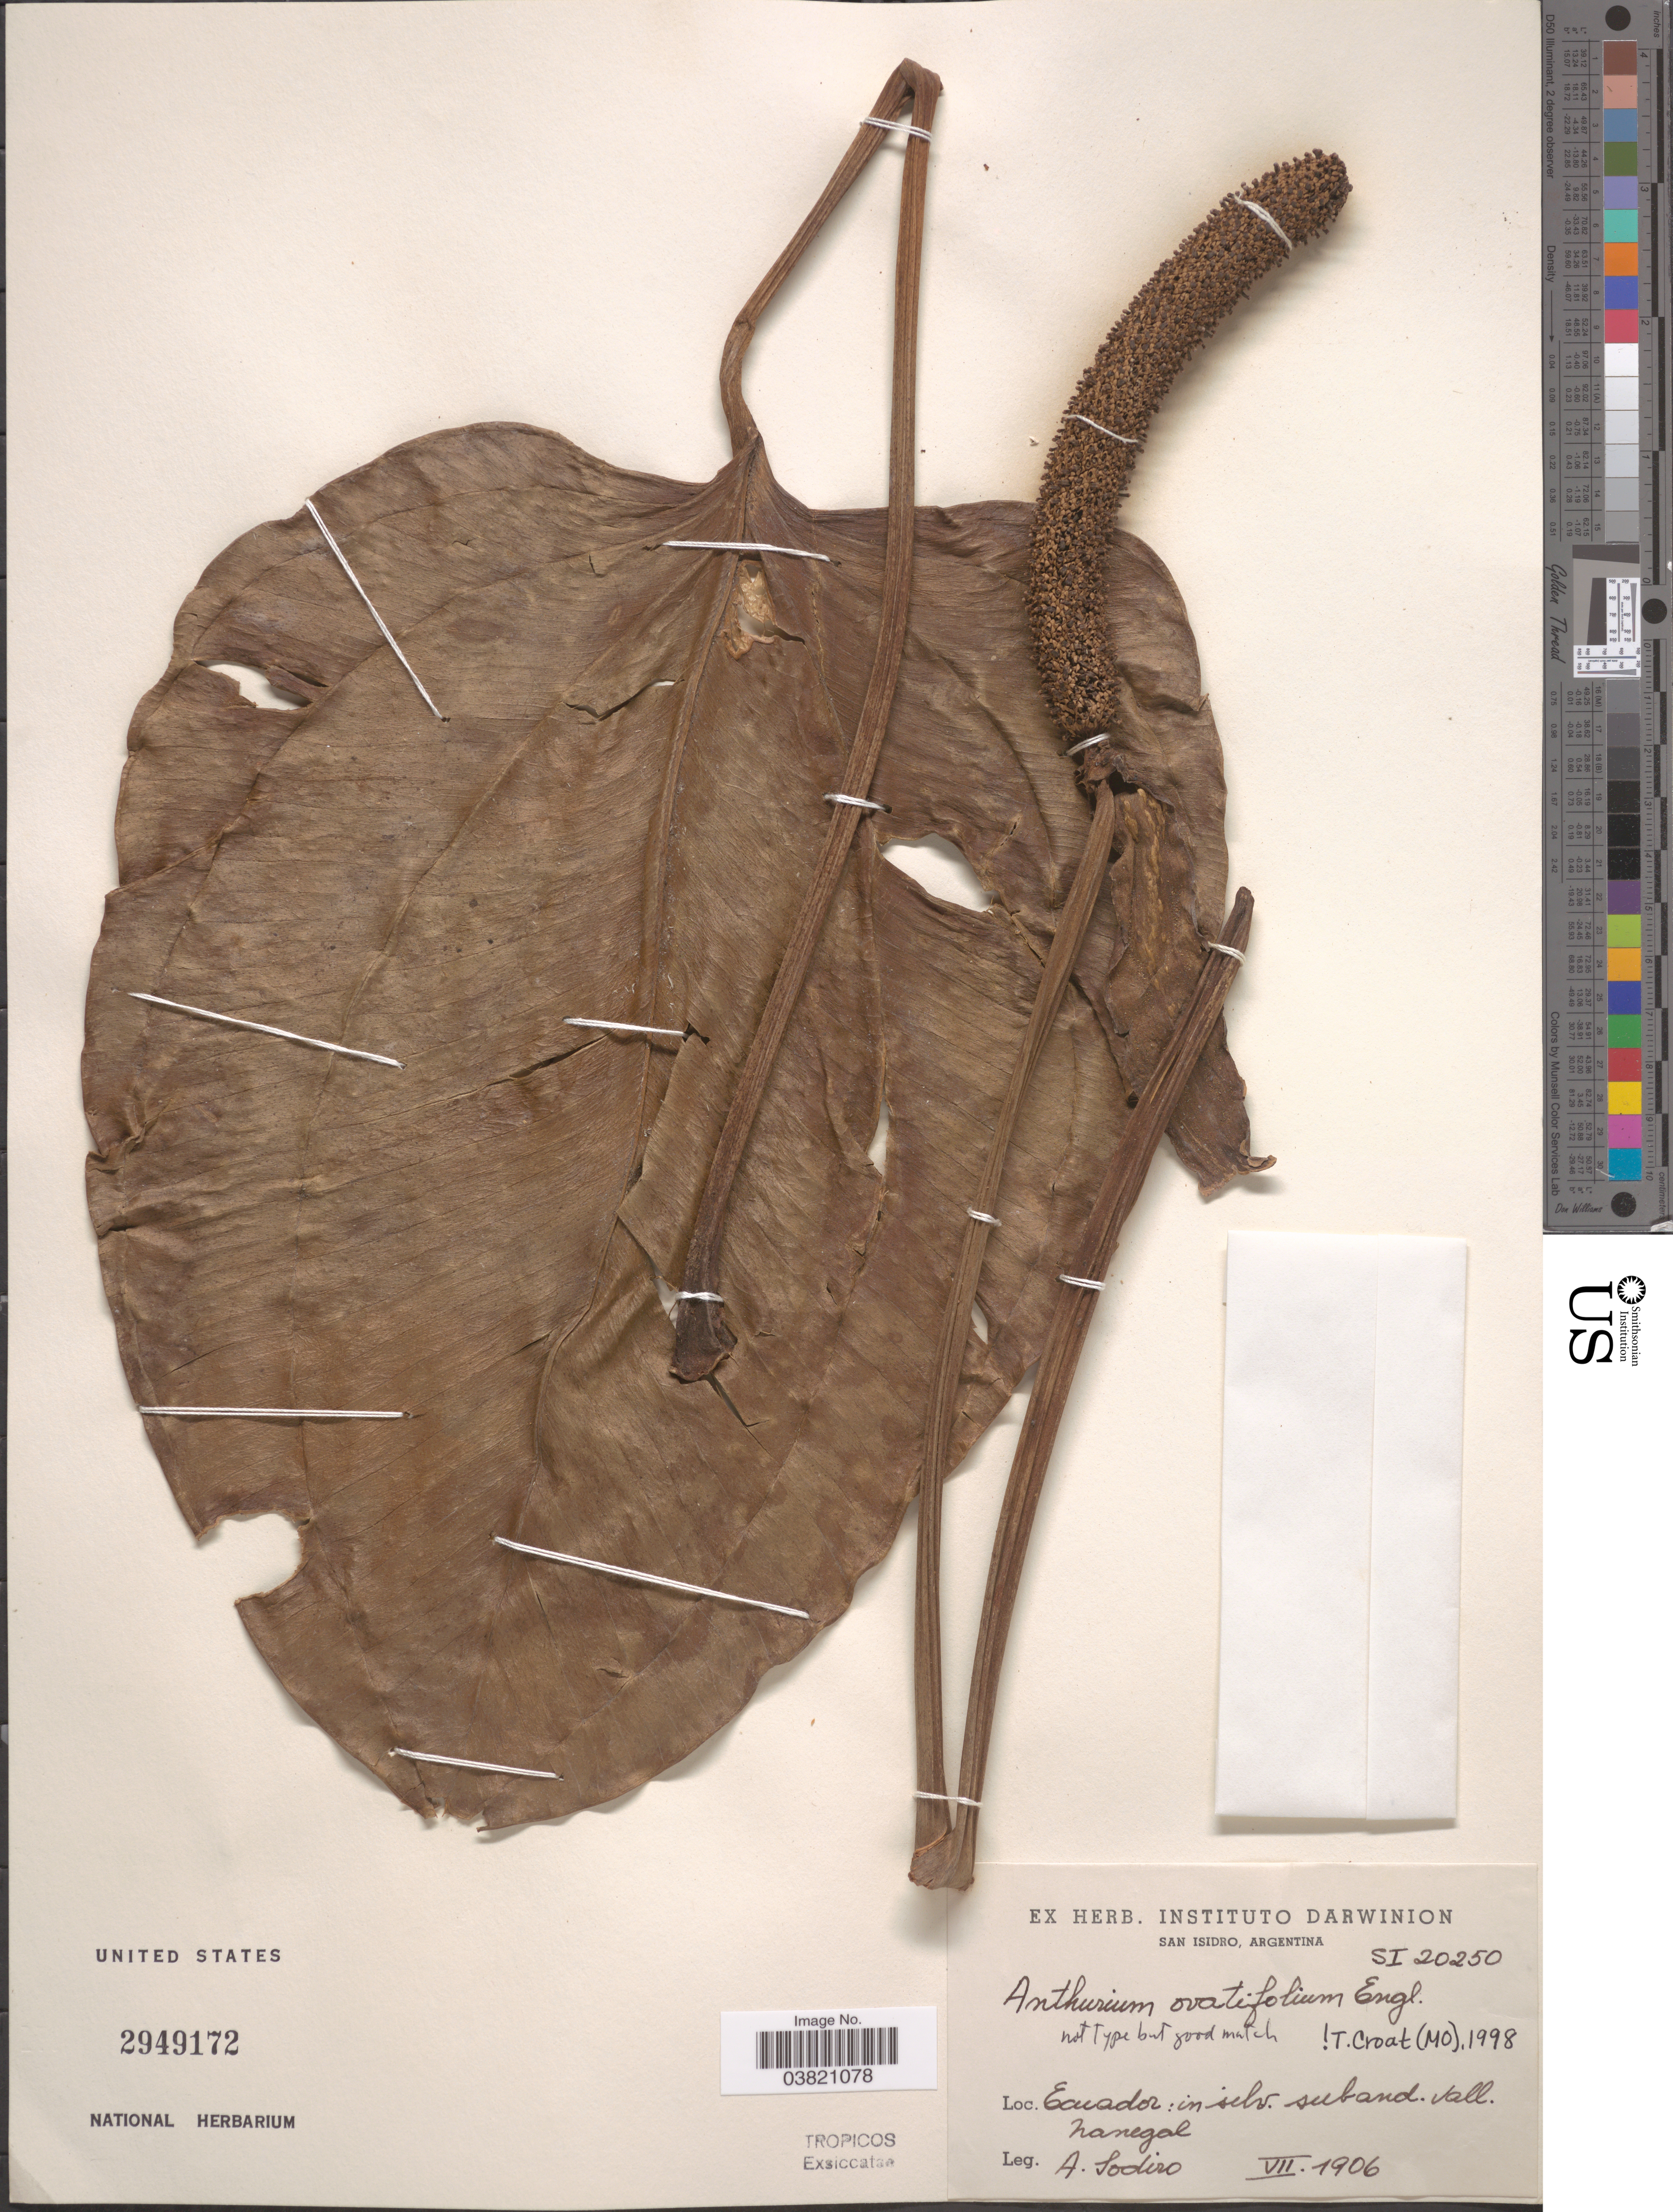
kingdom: Plantae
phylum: Tracheophyta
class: Liliopsida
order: Alismatales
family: Araceae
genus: Anthurium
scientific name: Anthurium ovatifolium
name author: Engl.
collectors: A. Sodiro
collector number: SI 20250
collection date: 1906-07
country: Ecuador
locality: In silv. suband. vall. nanegal.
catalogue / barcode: US 2949172